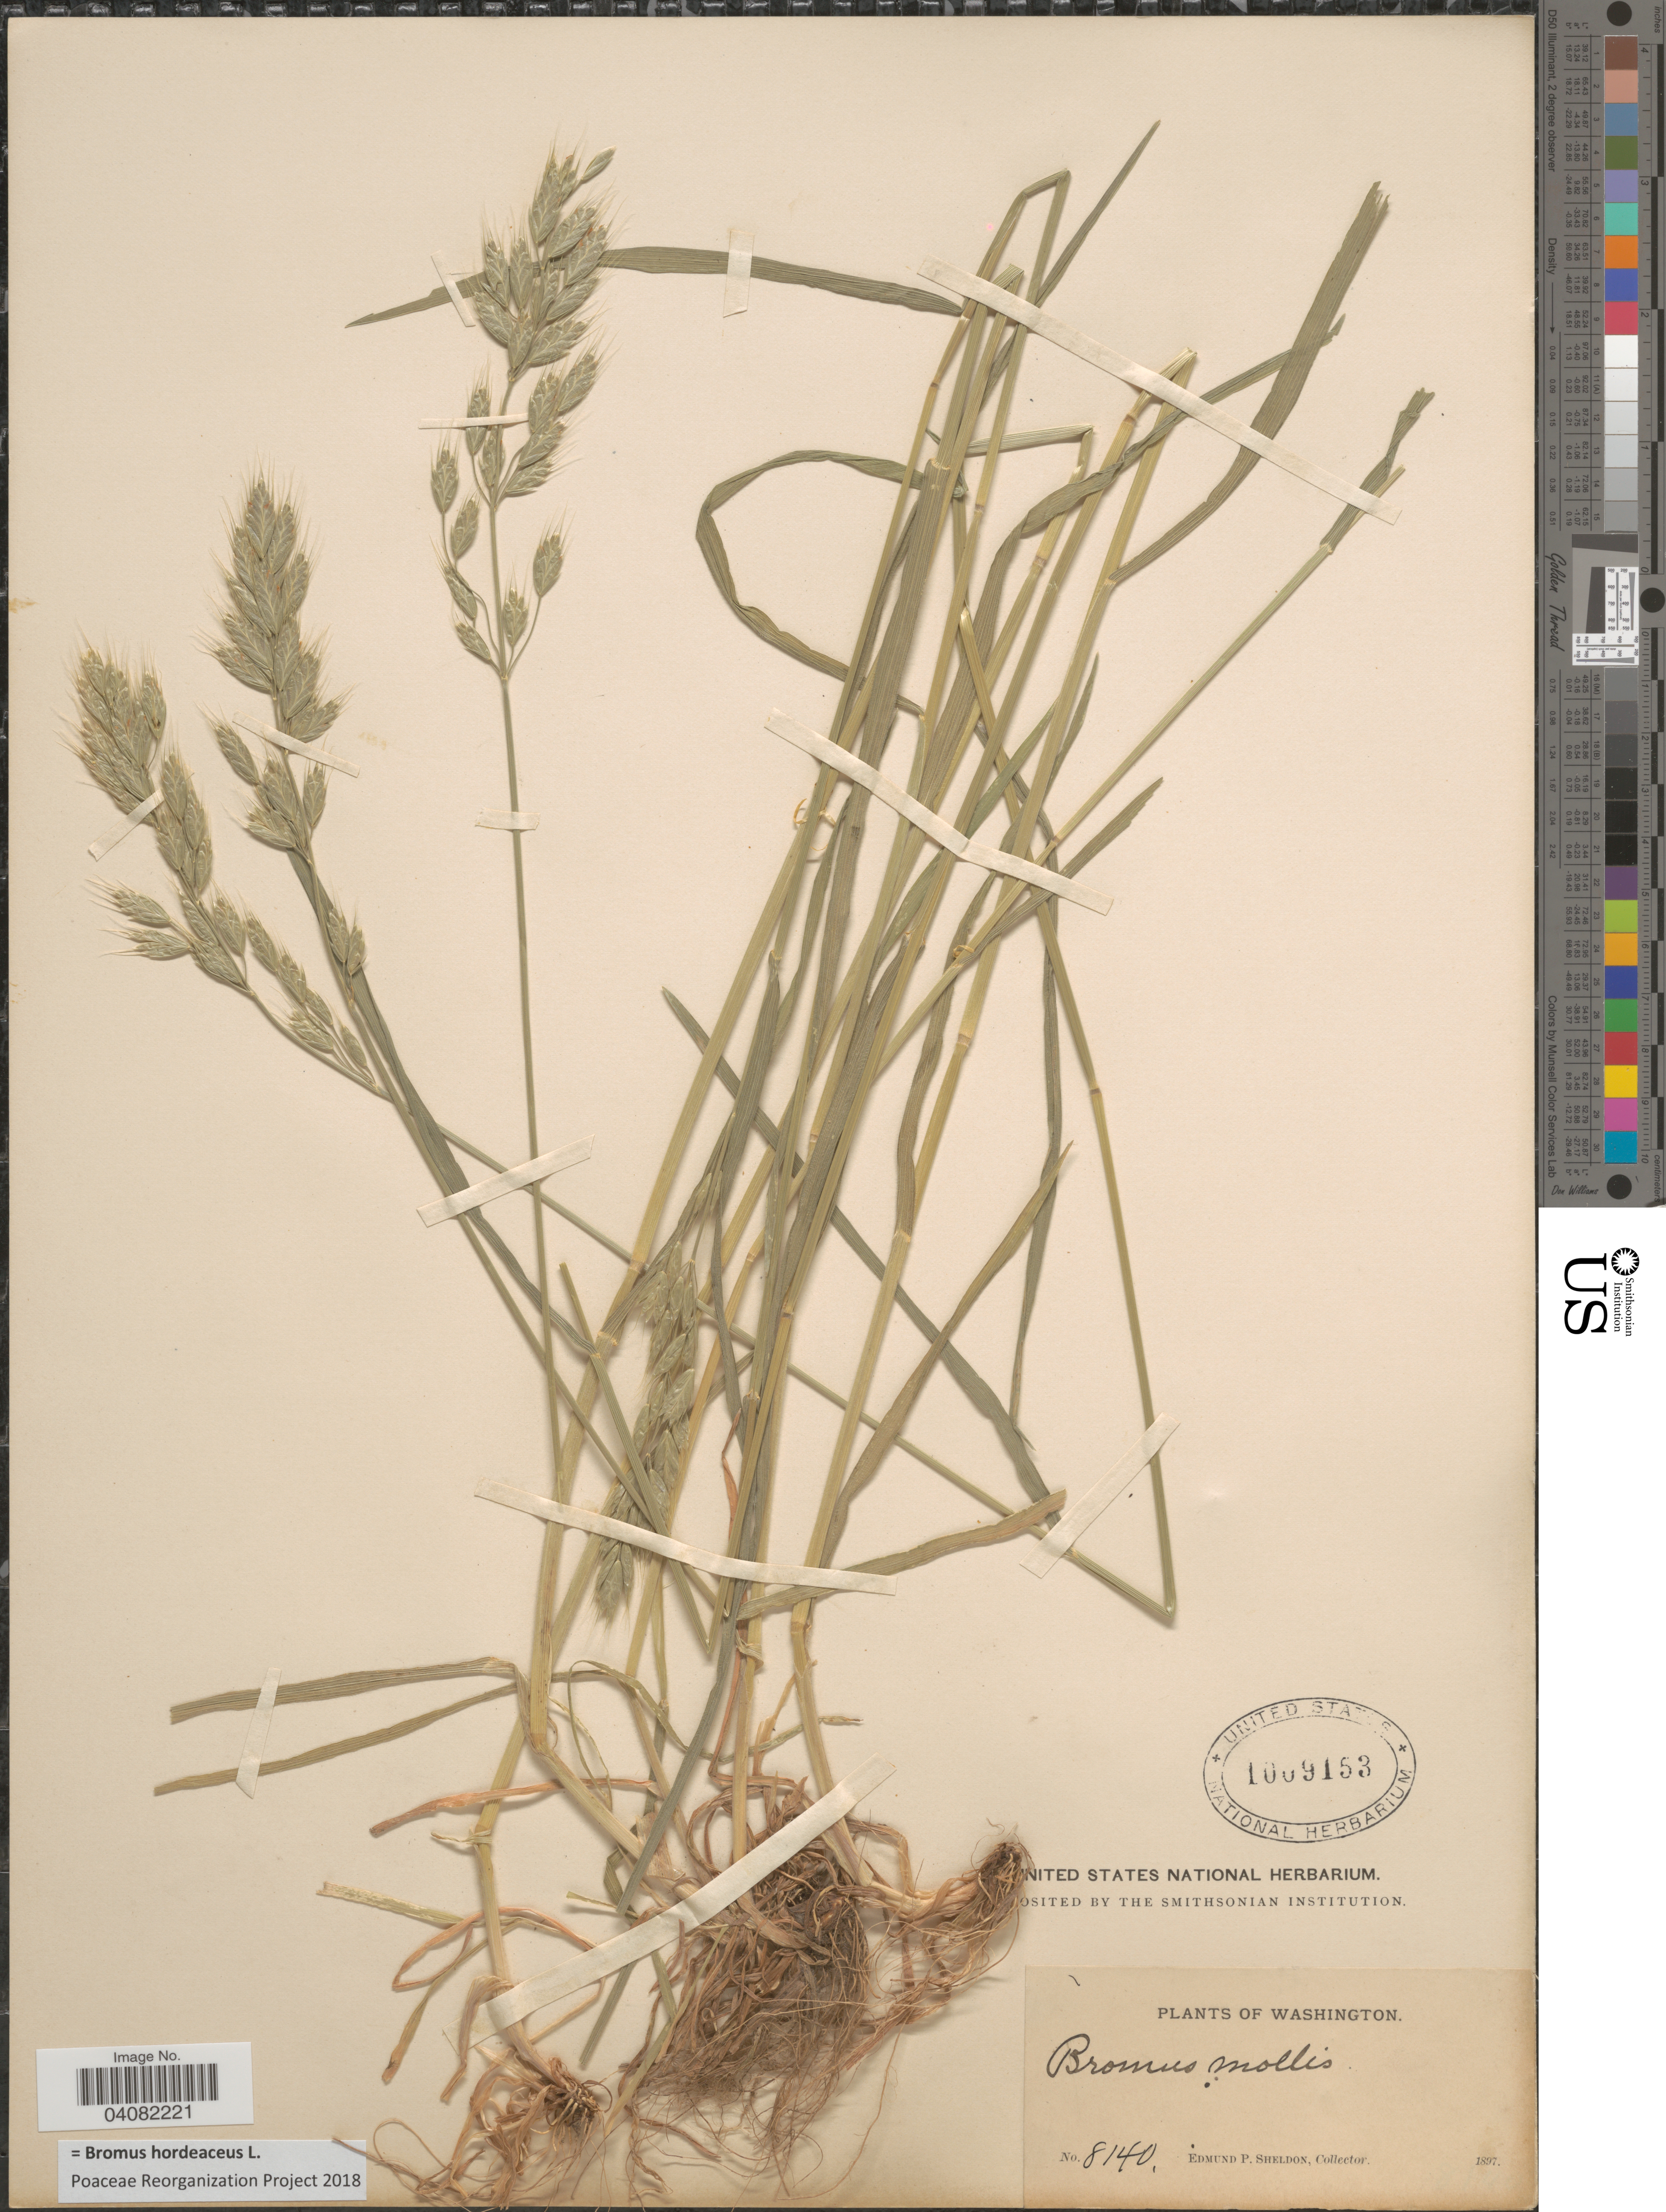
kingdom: Plantae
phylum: Tracheophyta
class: Liliopsida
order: Poales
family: Poaceae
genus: Bromus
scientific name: Bromus hordeaceus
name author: L.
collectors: E. P. Sheldon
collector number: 8140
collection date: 1897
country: United States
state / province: Washington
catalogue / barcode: US 1009153